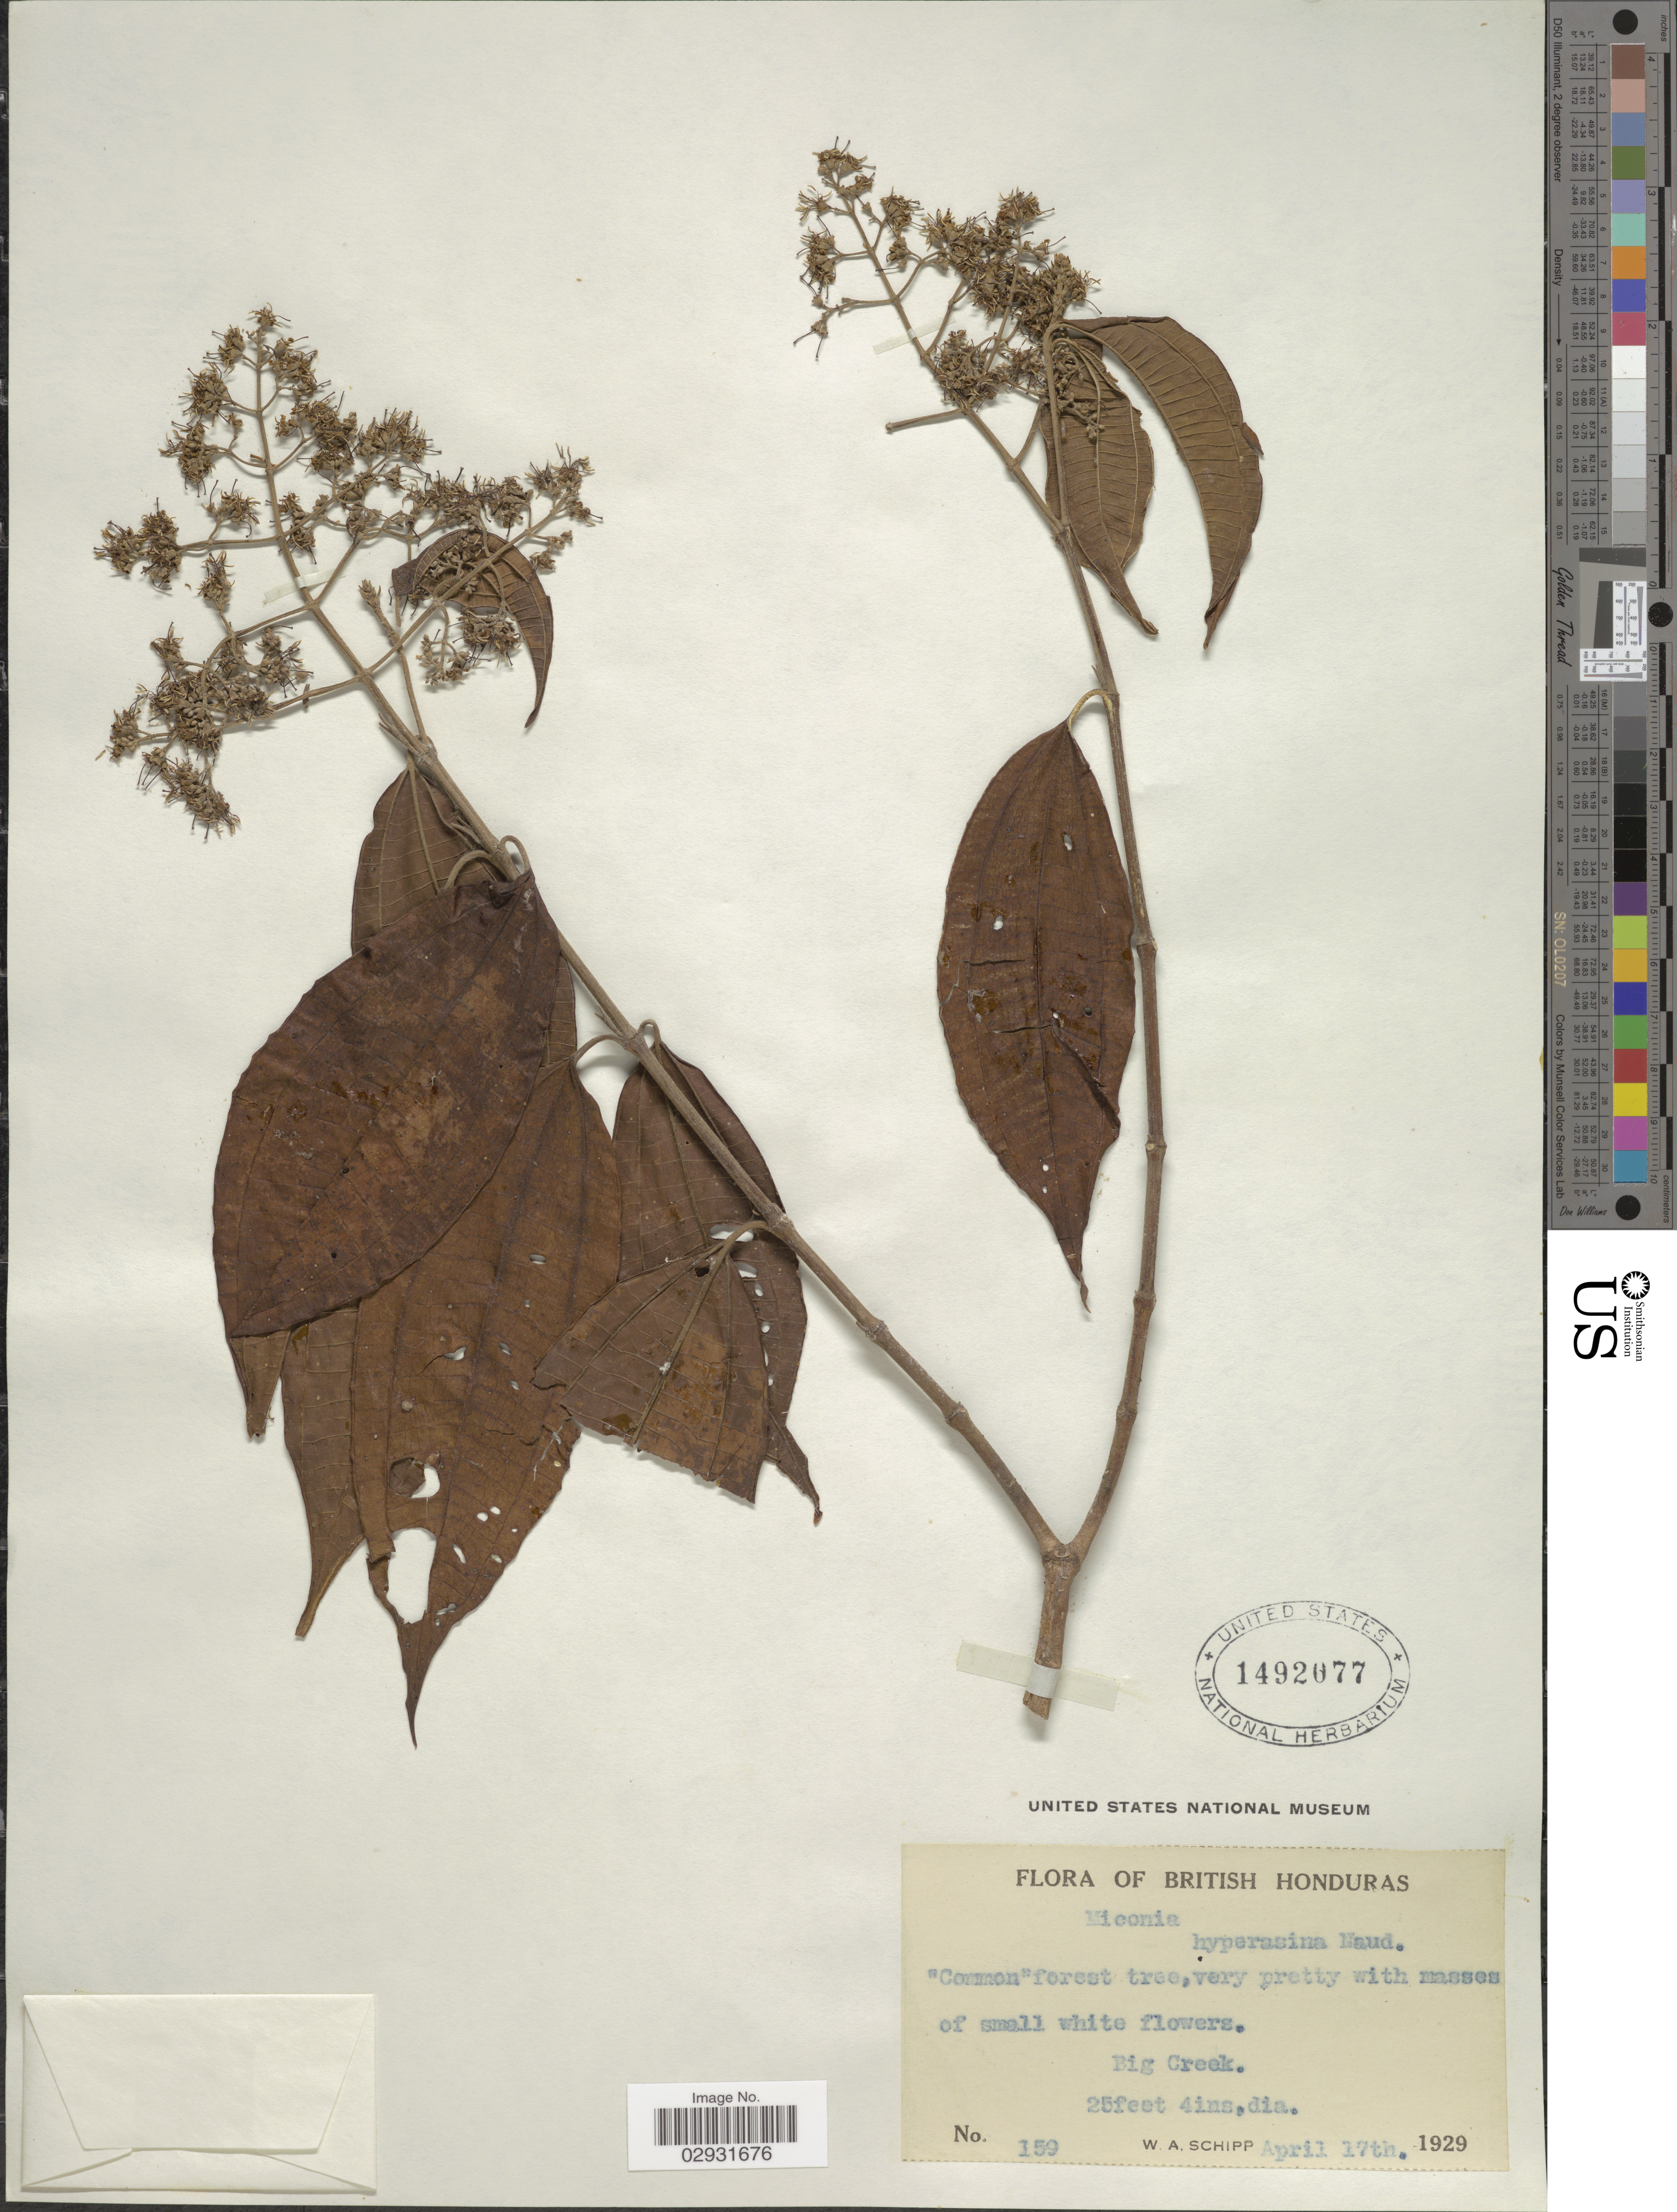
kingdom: Plantae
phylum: Tracheophyta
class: Magnoliopsida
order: Myrtales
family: Melastomataceae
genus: Miconia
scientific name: Miconia affinis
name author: DC.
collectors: W. Schipp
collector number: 159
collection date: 1929-04-17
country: Belize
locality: British Honduras. Big Creek.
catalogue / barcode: US 1492077